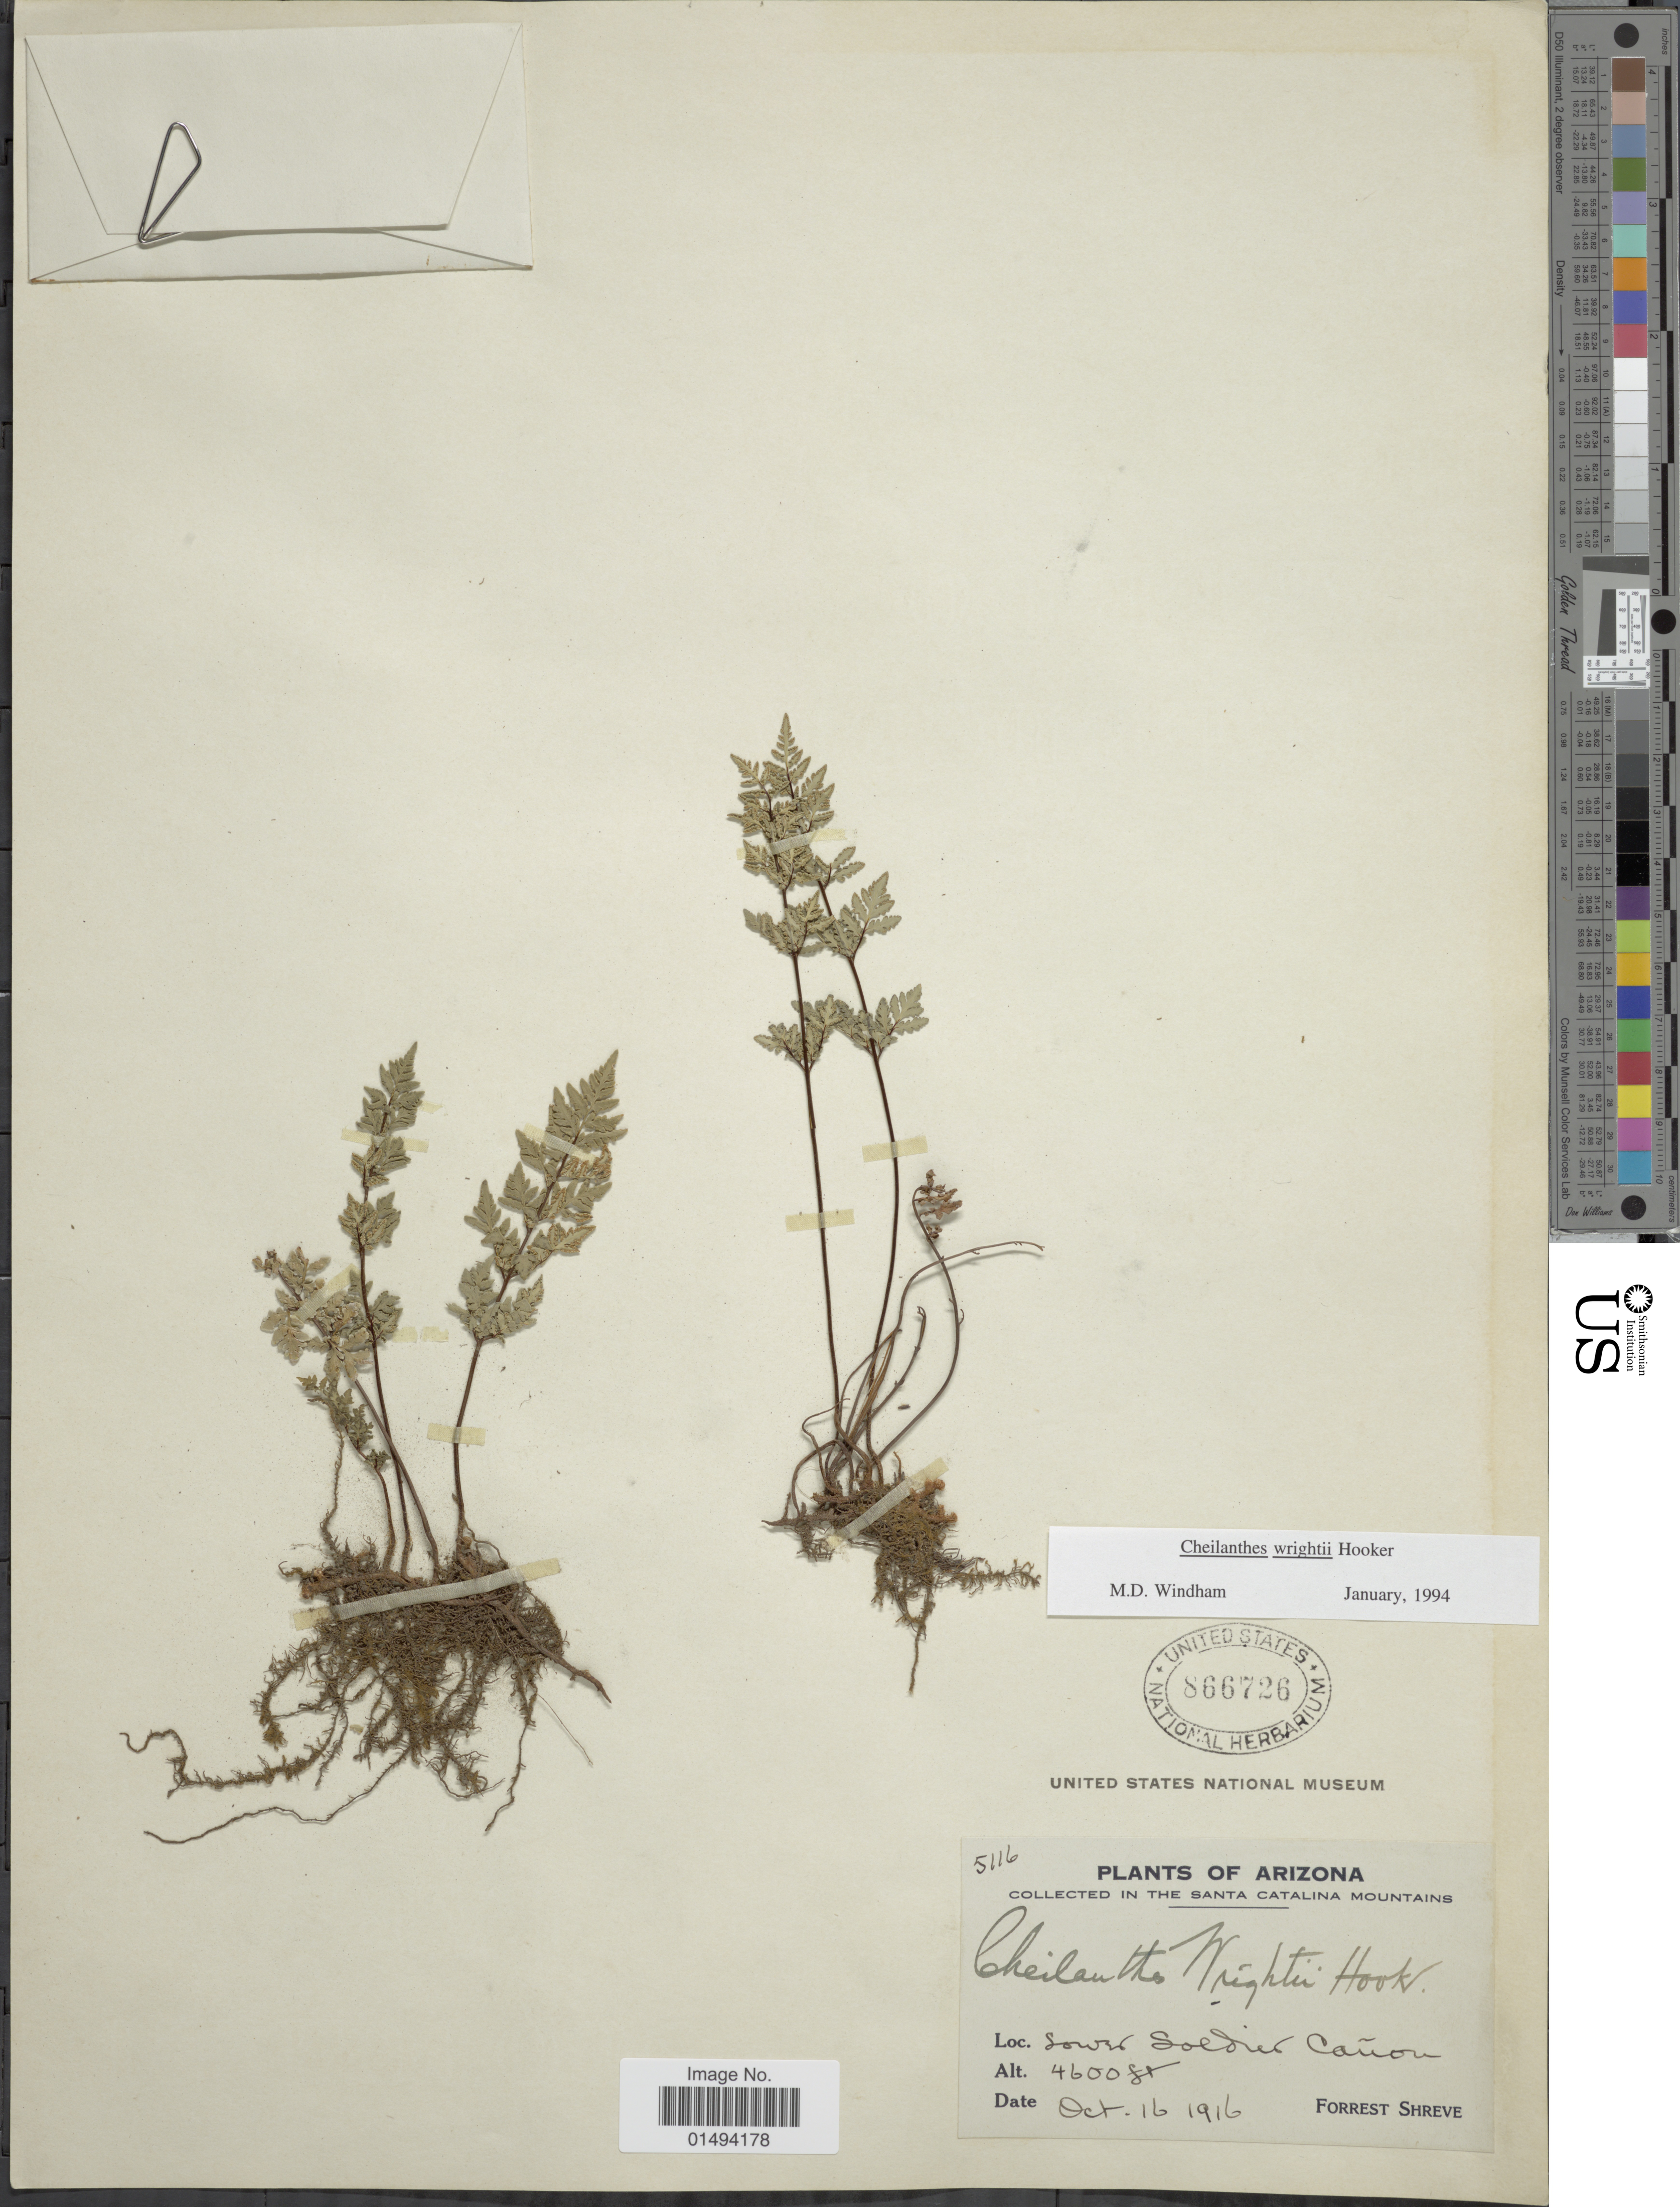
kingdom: Plantae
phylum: Tracheophyta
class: Polypodiopsida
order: Polypodiales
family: Pteridaceae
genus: Myriopteris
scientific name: Myriopteris wrightii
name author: (Hook.) Grusz & Windham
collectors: F. Shreve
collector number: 5116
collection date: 1916-10-16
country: United States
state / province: Arizona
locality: Arizona, Collected in the Santa Catalina Moutains, Lower Soldier Canon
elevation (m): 1402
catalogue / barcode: US 866726